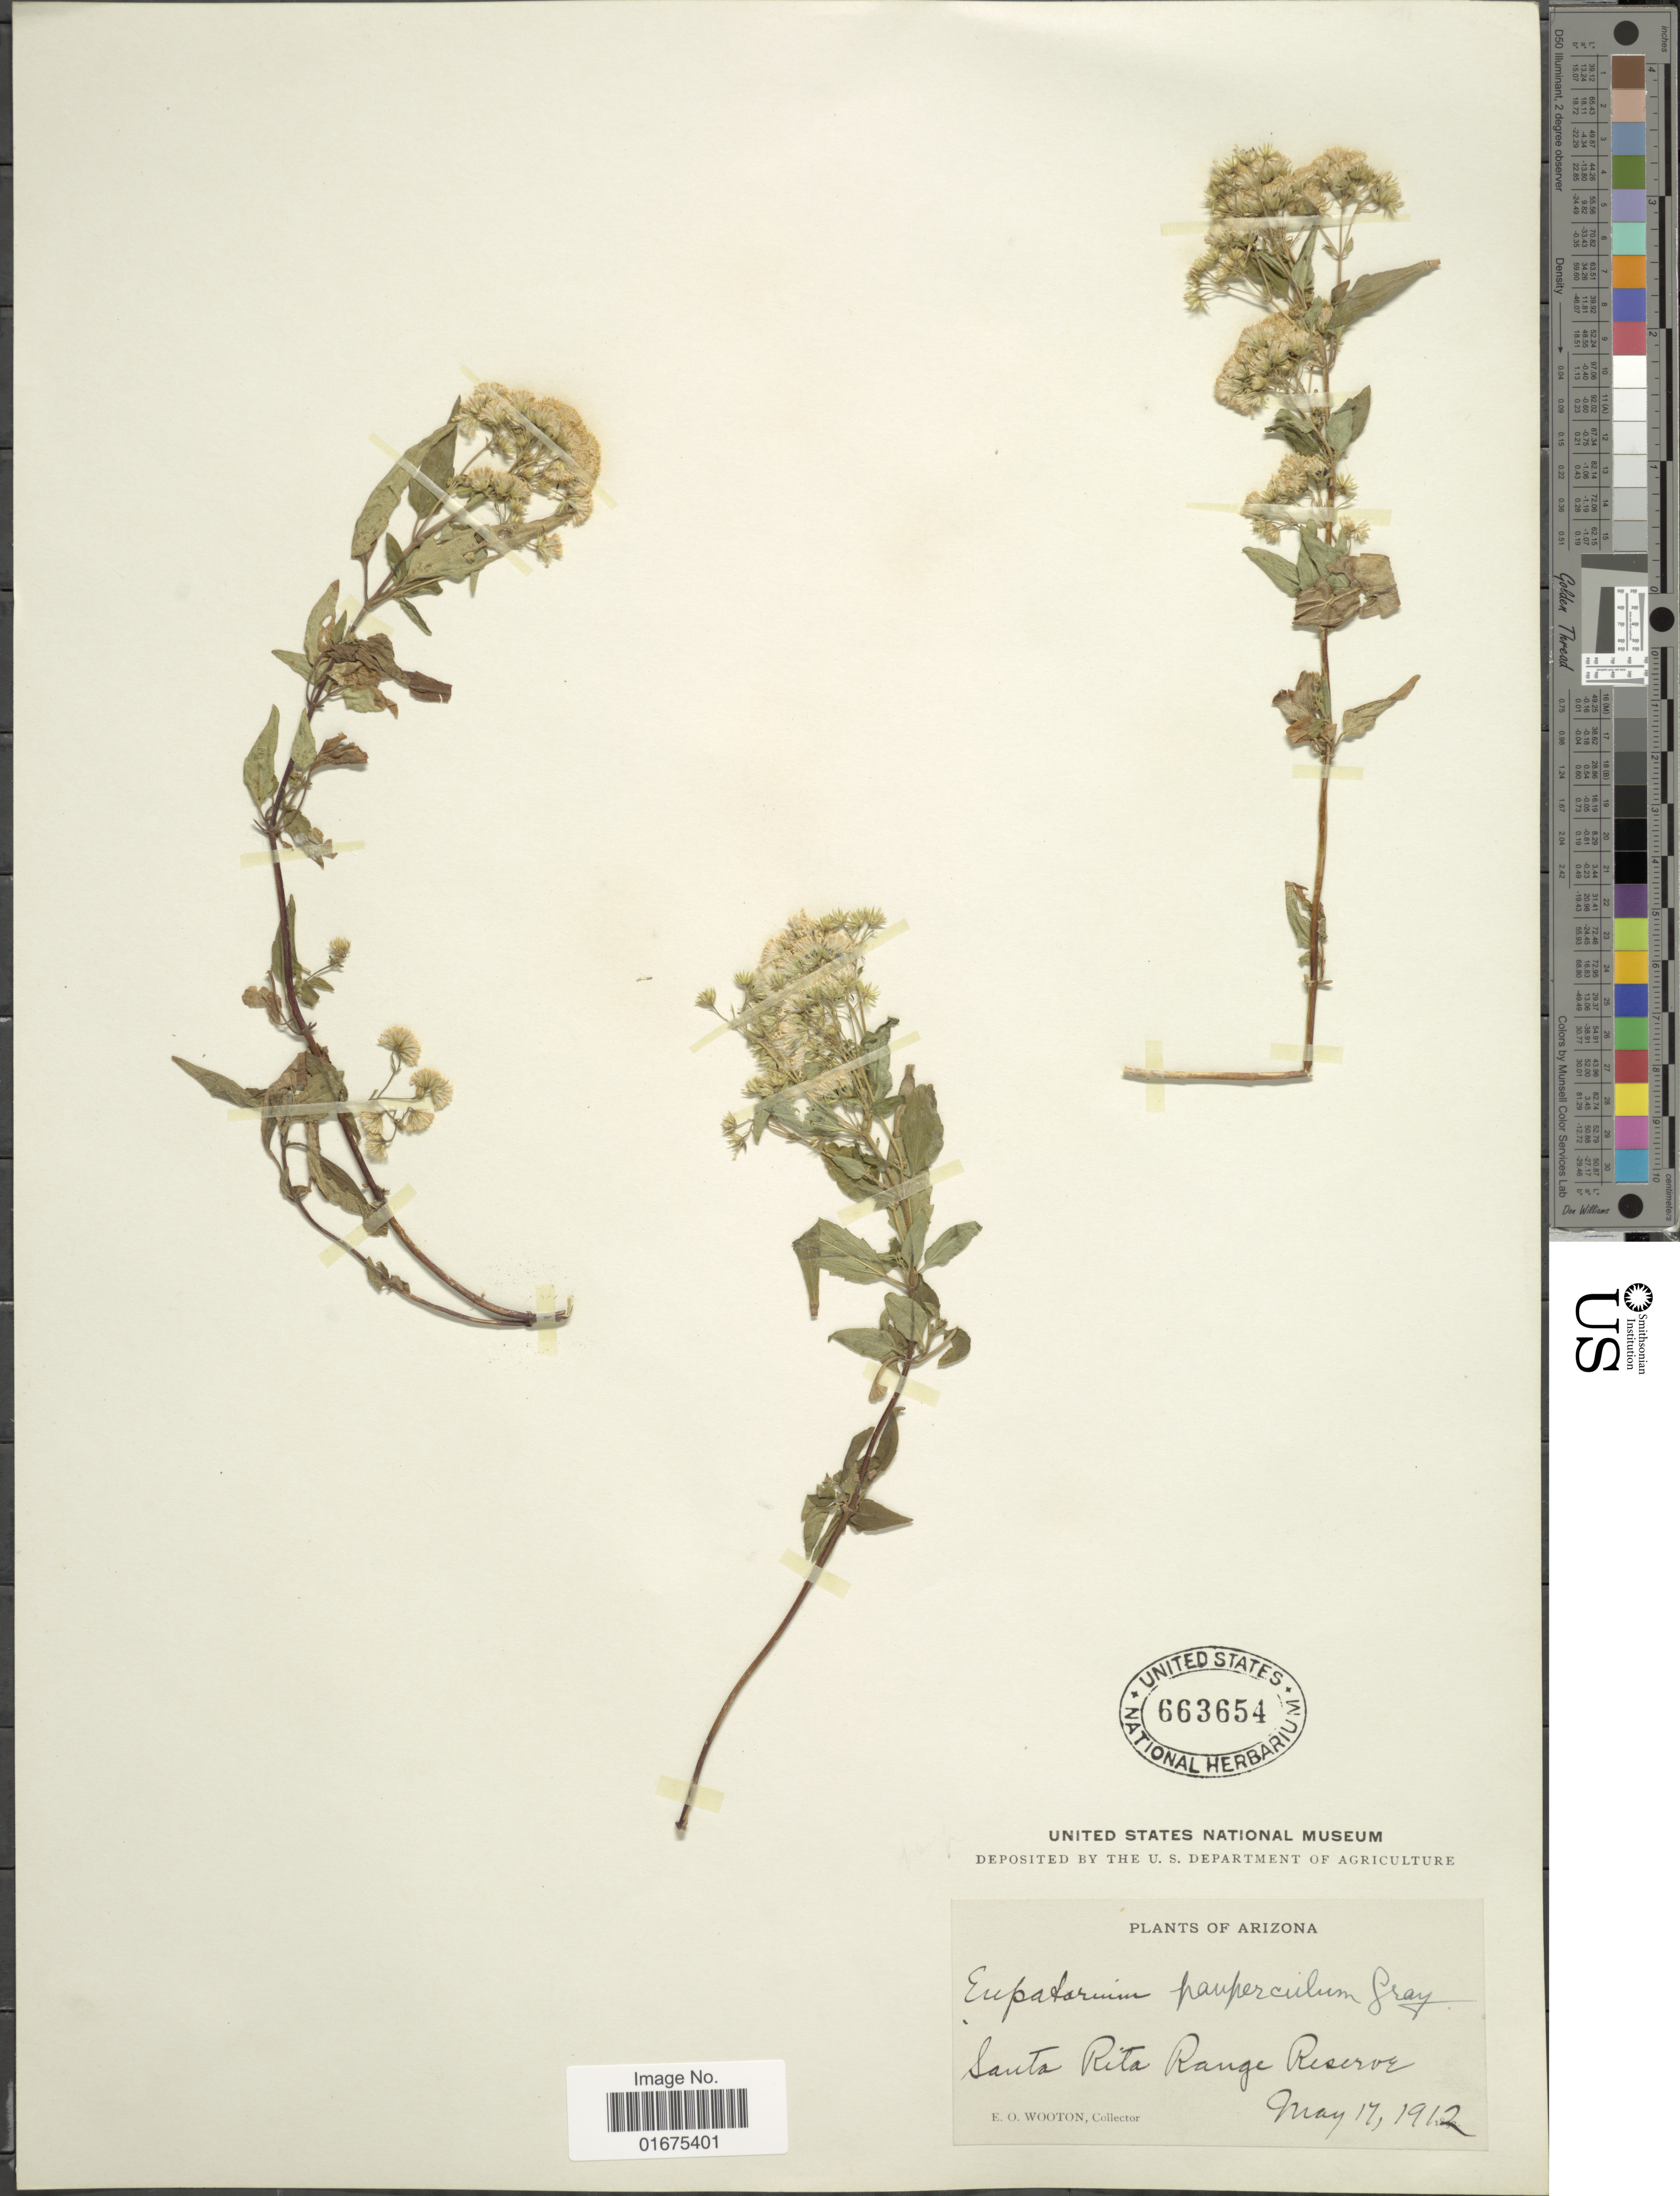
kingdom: Plantae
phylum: Tracheophyta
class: Magnoliopsida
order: Asterales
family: Asteraceae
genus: Ageratina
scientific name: Ageratina paupercula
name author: (A. Gray) R.M. King & H. Rob.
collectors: E. O. Wooton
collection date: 1912-05-17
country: United States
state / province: Arizona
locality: Santa Rita Range Reserve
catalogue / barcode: US 663654